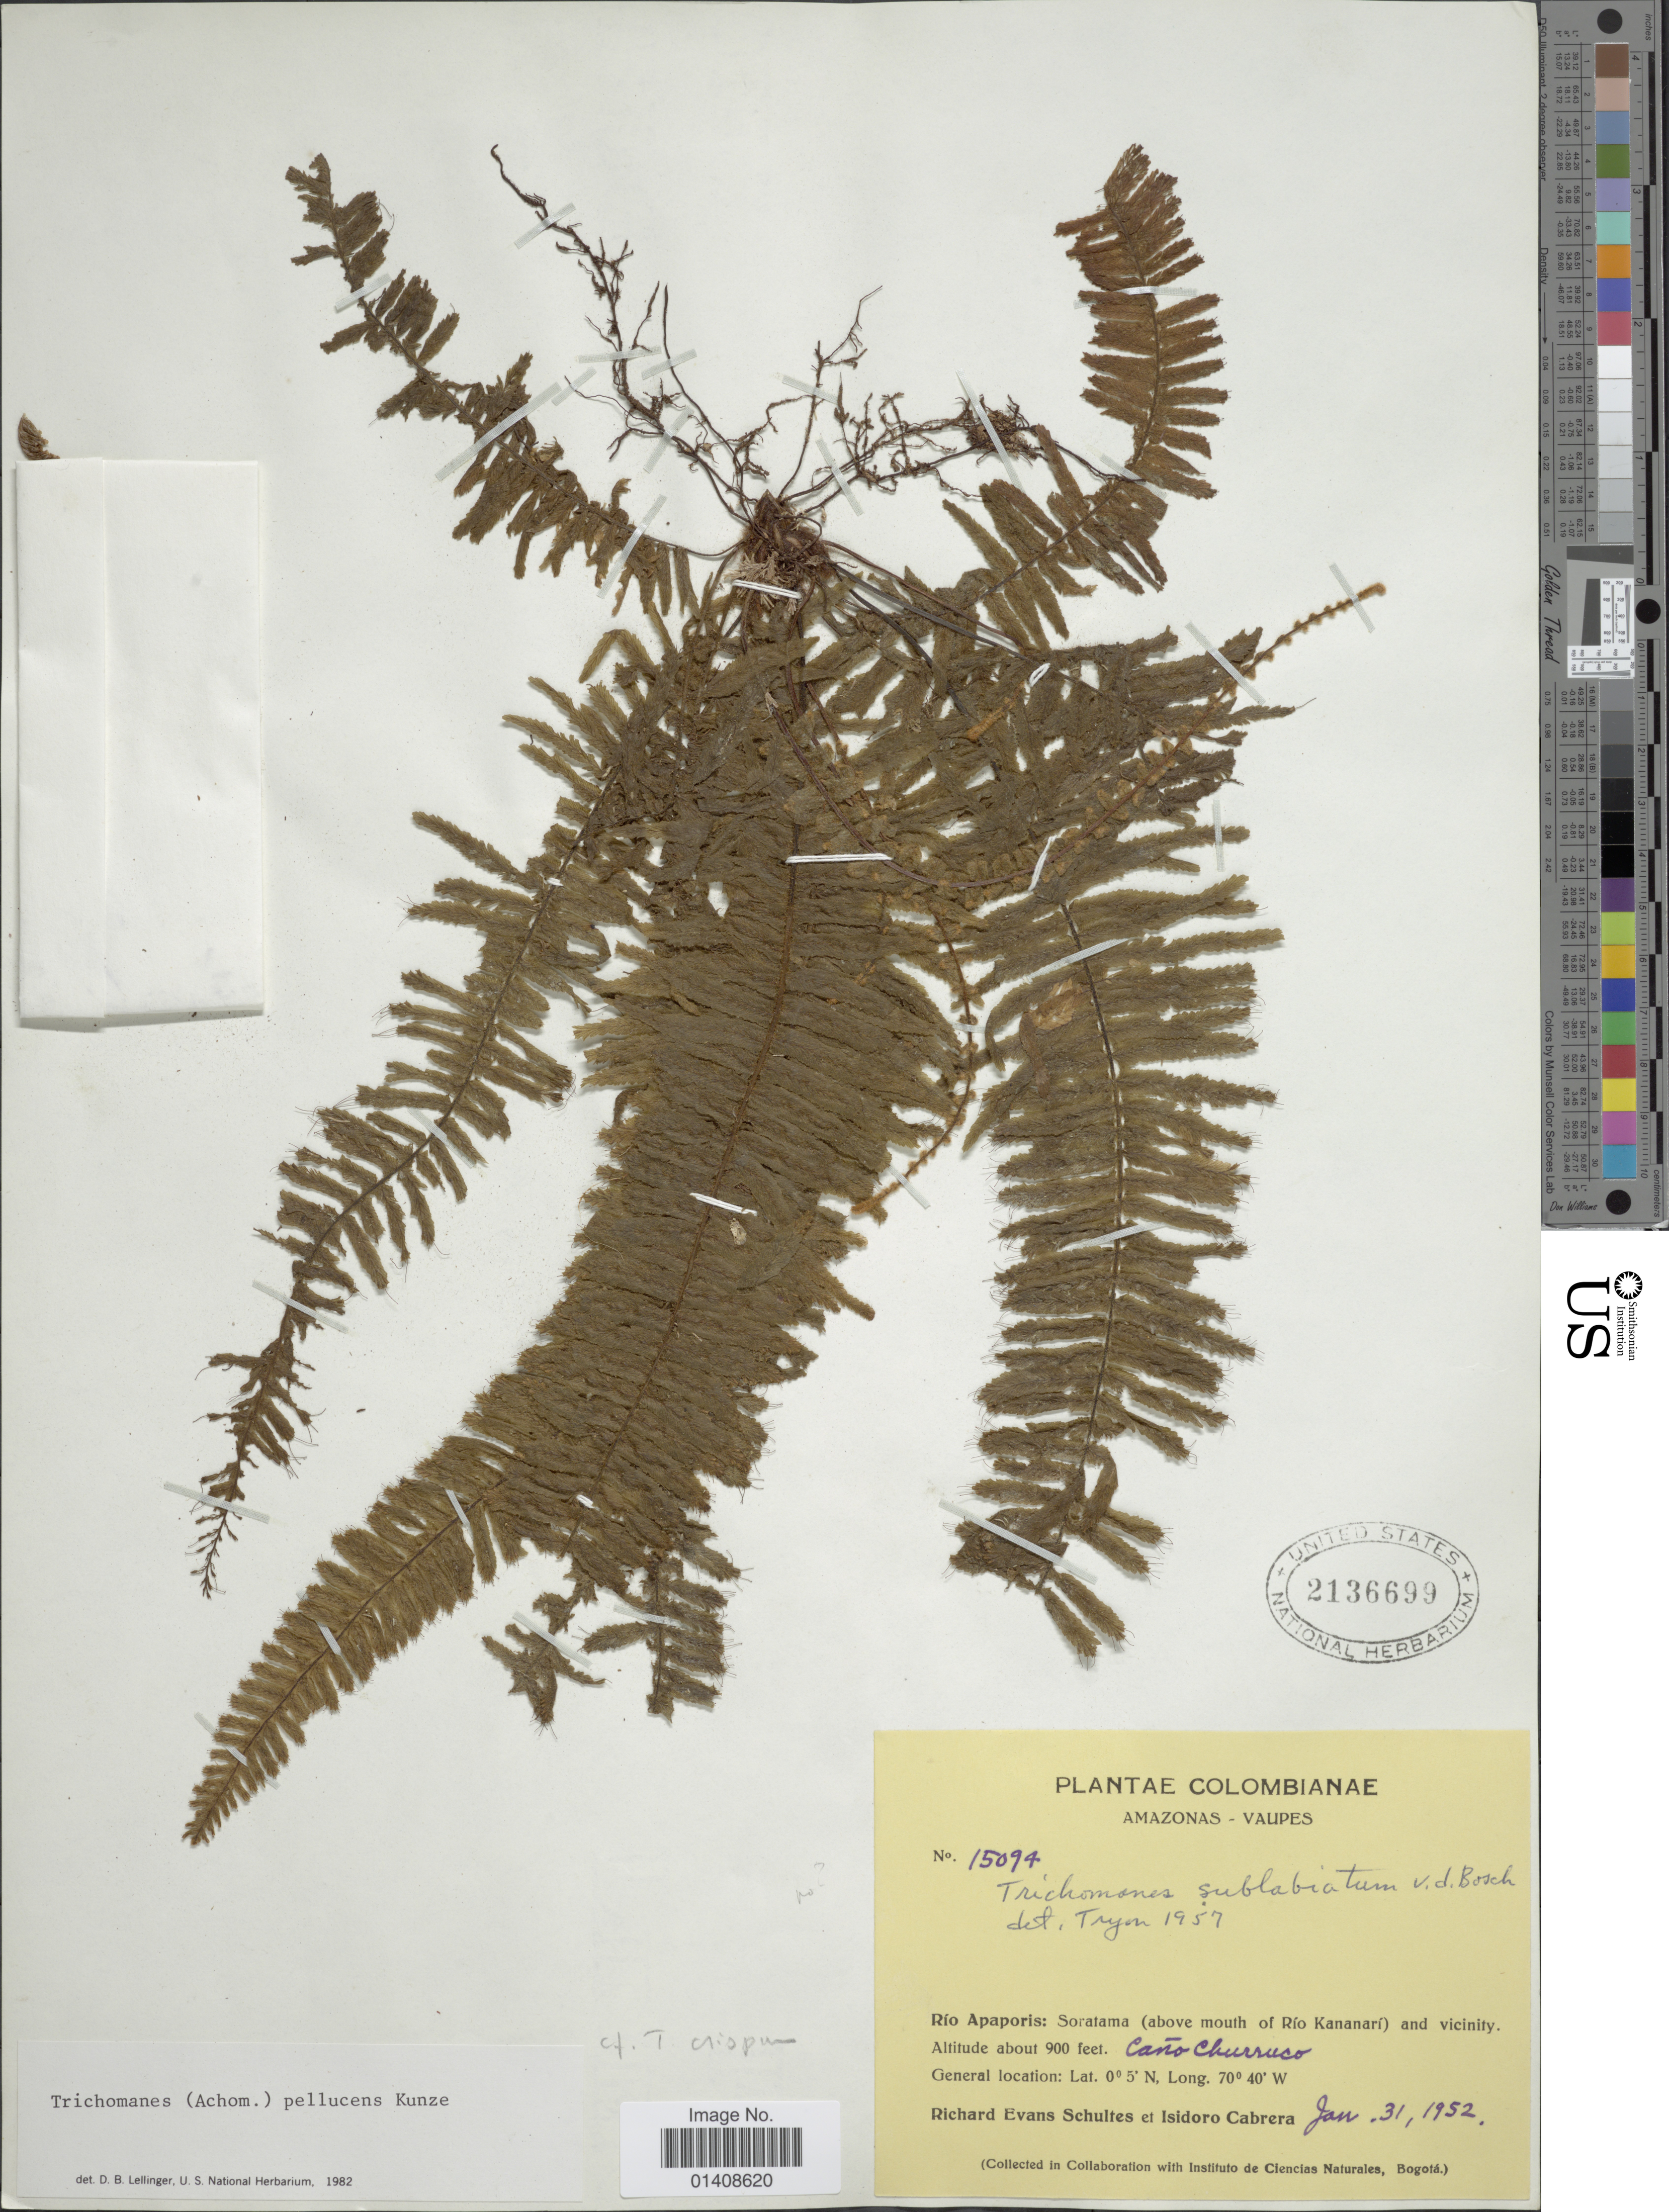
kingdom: Plantae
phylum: Tracheophyta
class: Polypodiopsida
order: Hymenophyllales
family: Hymenophyllaceae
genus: Trichomanes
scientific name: Trichomanes crispum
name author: L.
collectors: R. E. Schultes & I. Cabrera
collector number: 15094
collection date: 1952-01-31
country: Colombia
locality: Amazonas-Vaupes, Rio Apaporis: Soratama (above mouth of Rio Kananari) and vicinity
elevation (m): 274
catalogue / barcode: US 2136699